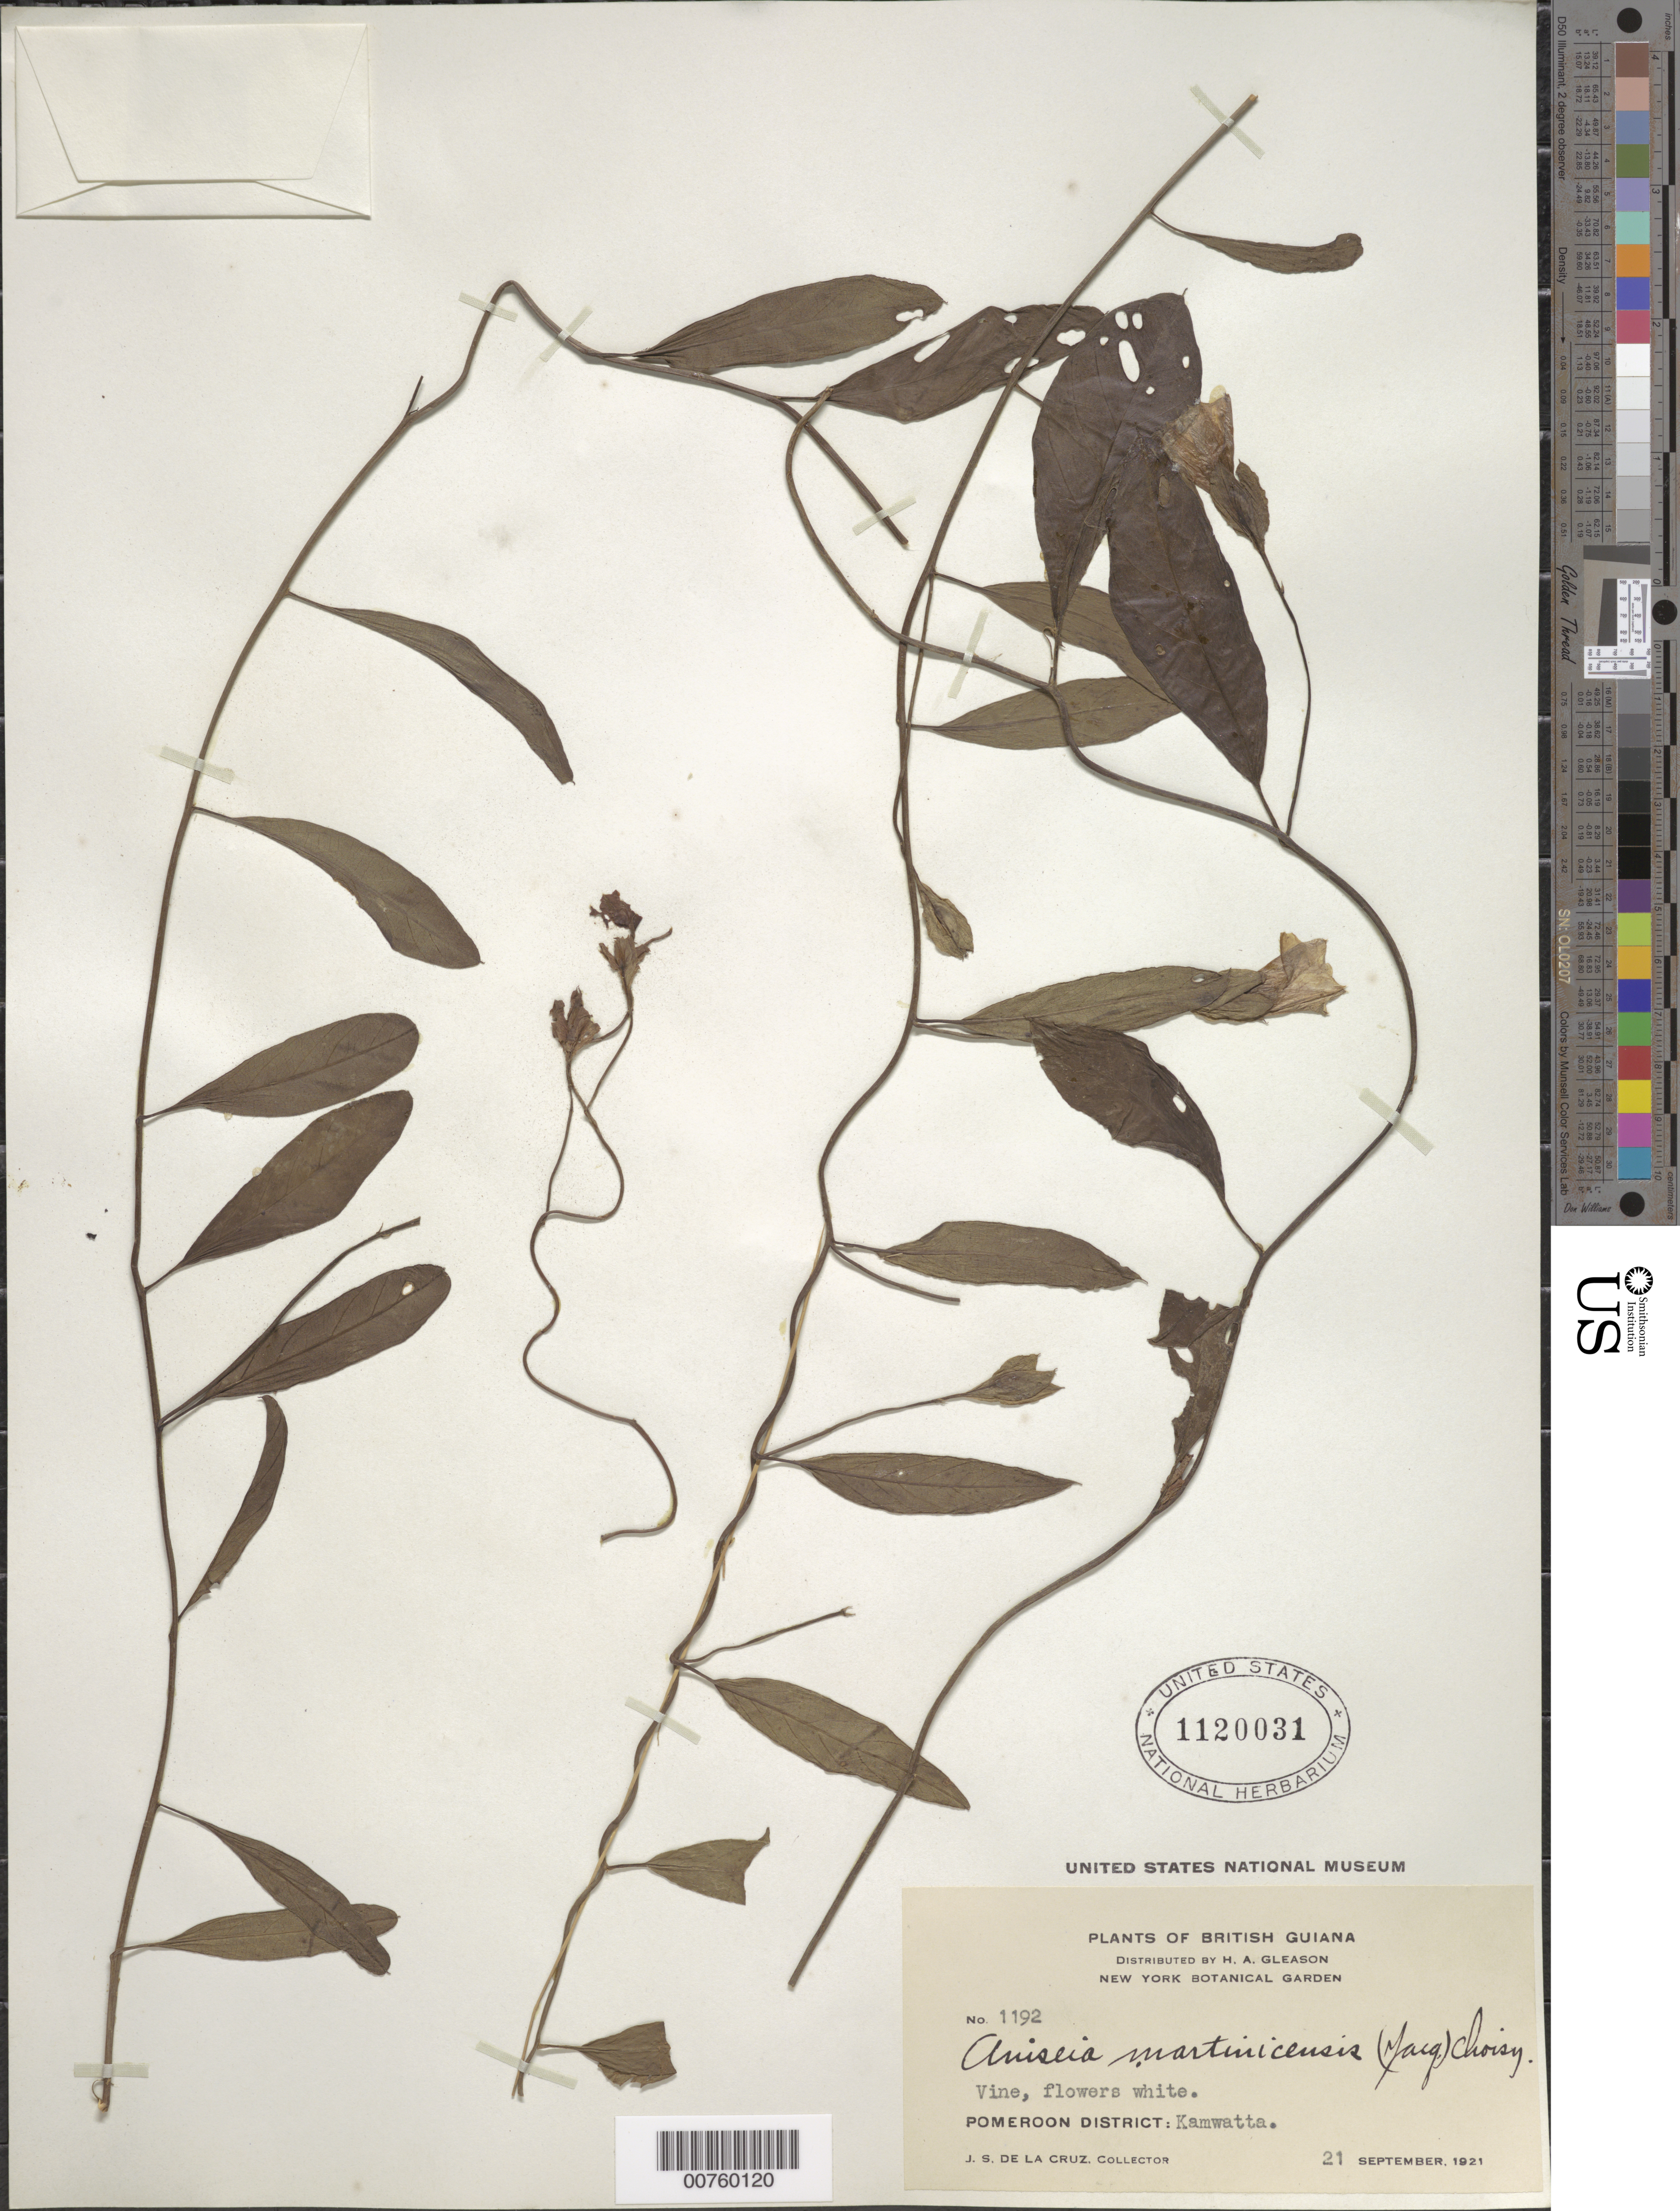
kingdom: Plantae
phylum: Tracheophyta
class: Magnoliopsida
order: Solanales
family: Convolvulaceae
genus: Aniseia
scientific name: Aniseia martinicensis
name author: (Jacq.) Choisy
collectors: J. S. de la Cruz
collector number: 1192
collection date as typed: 21-Sep-21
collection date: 1921-09-21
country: Guyana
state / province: Barima-Waini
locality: Kamwatta, Pomeroon Dist.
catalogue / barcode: US 1120031